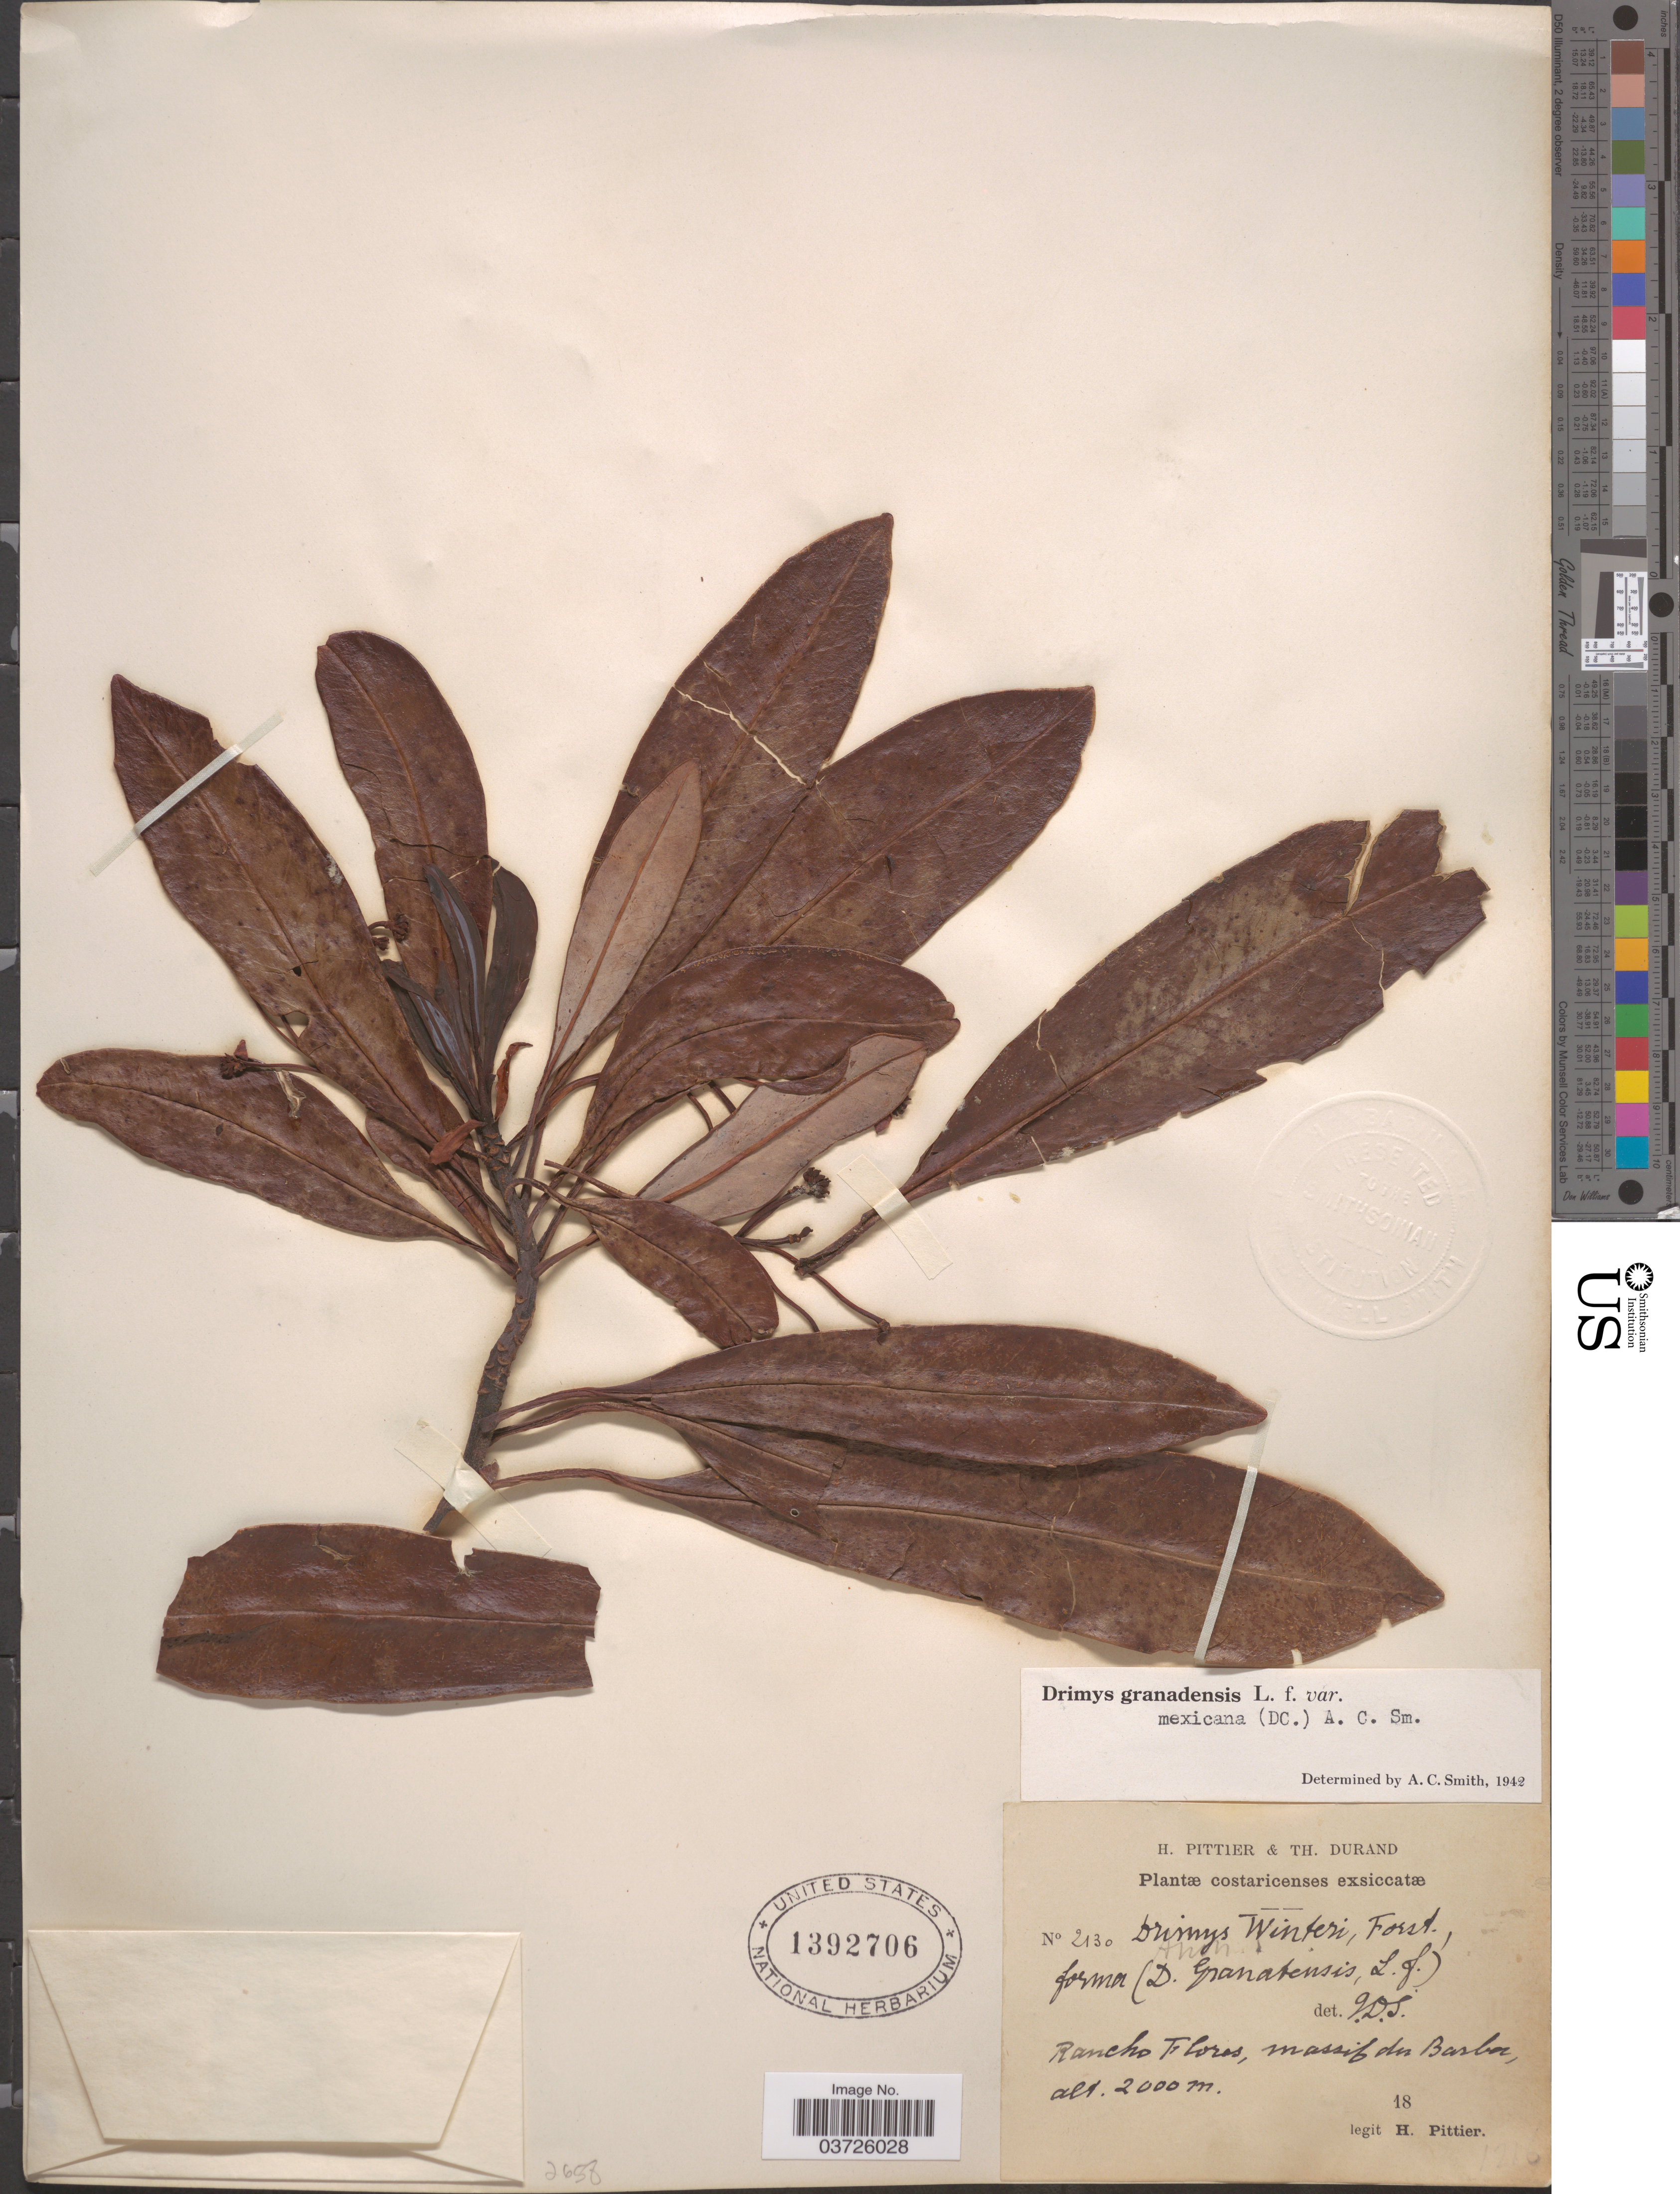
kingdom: Plantae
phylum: Tracheophyta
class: Magnoliopsida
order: Canellales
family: Winteraceae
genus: Drimys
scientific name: Drimys granadensis var. mexicana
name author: L. f.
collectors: H. F. Pittier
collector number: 2130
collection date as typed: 18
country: Costa Rica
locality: Rancho Flores, massif du Barba.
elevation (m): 2000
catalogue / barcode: US 1392706